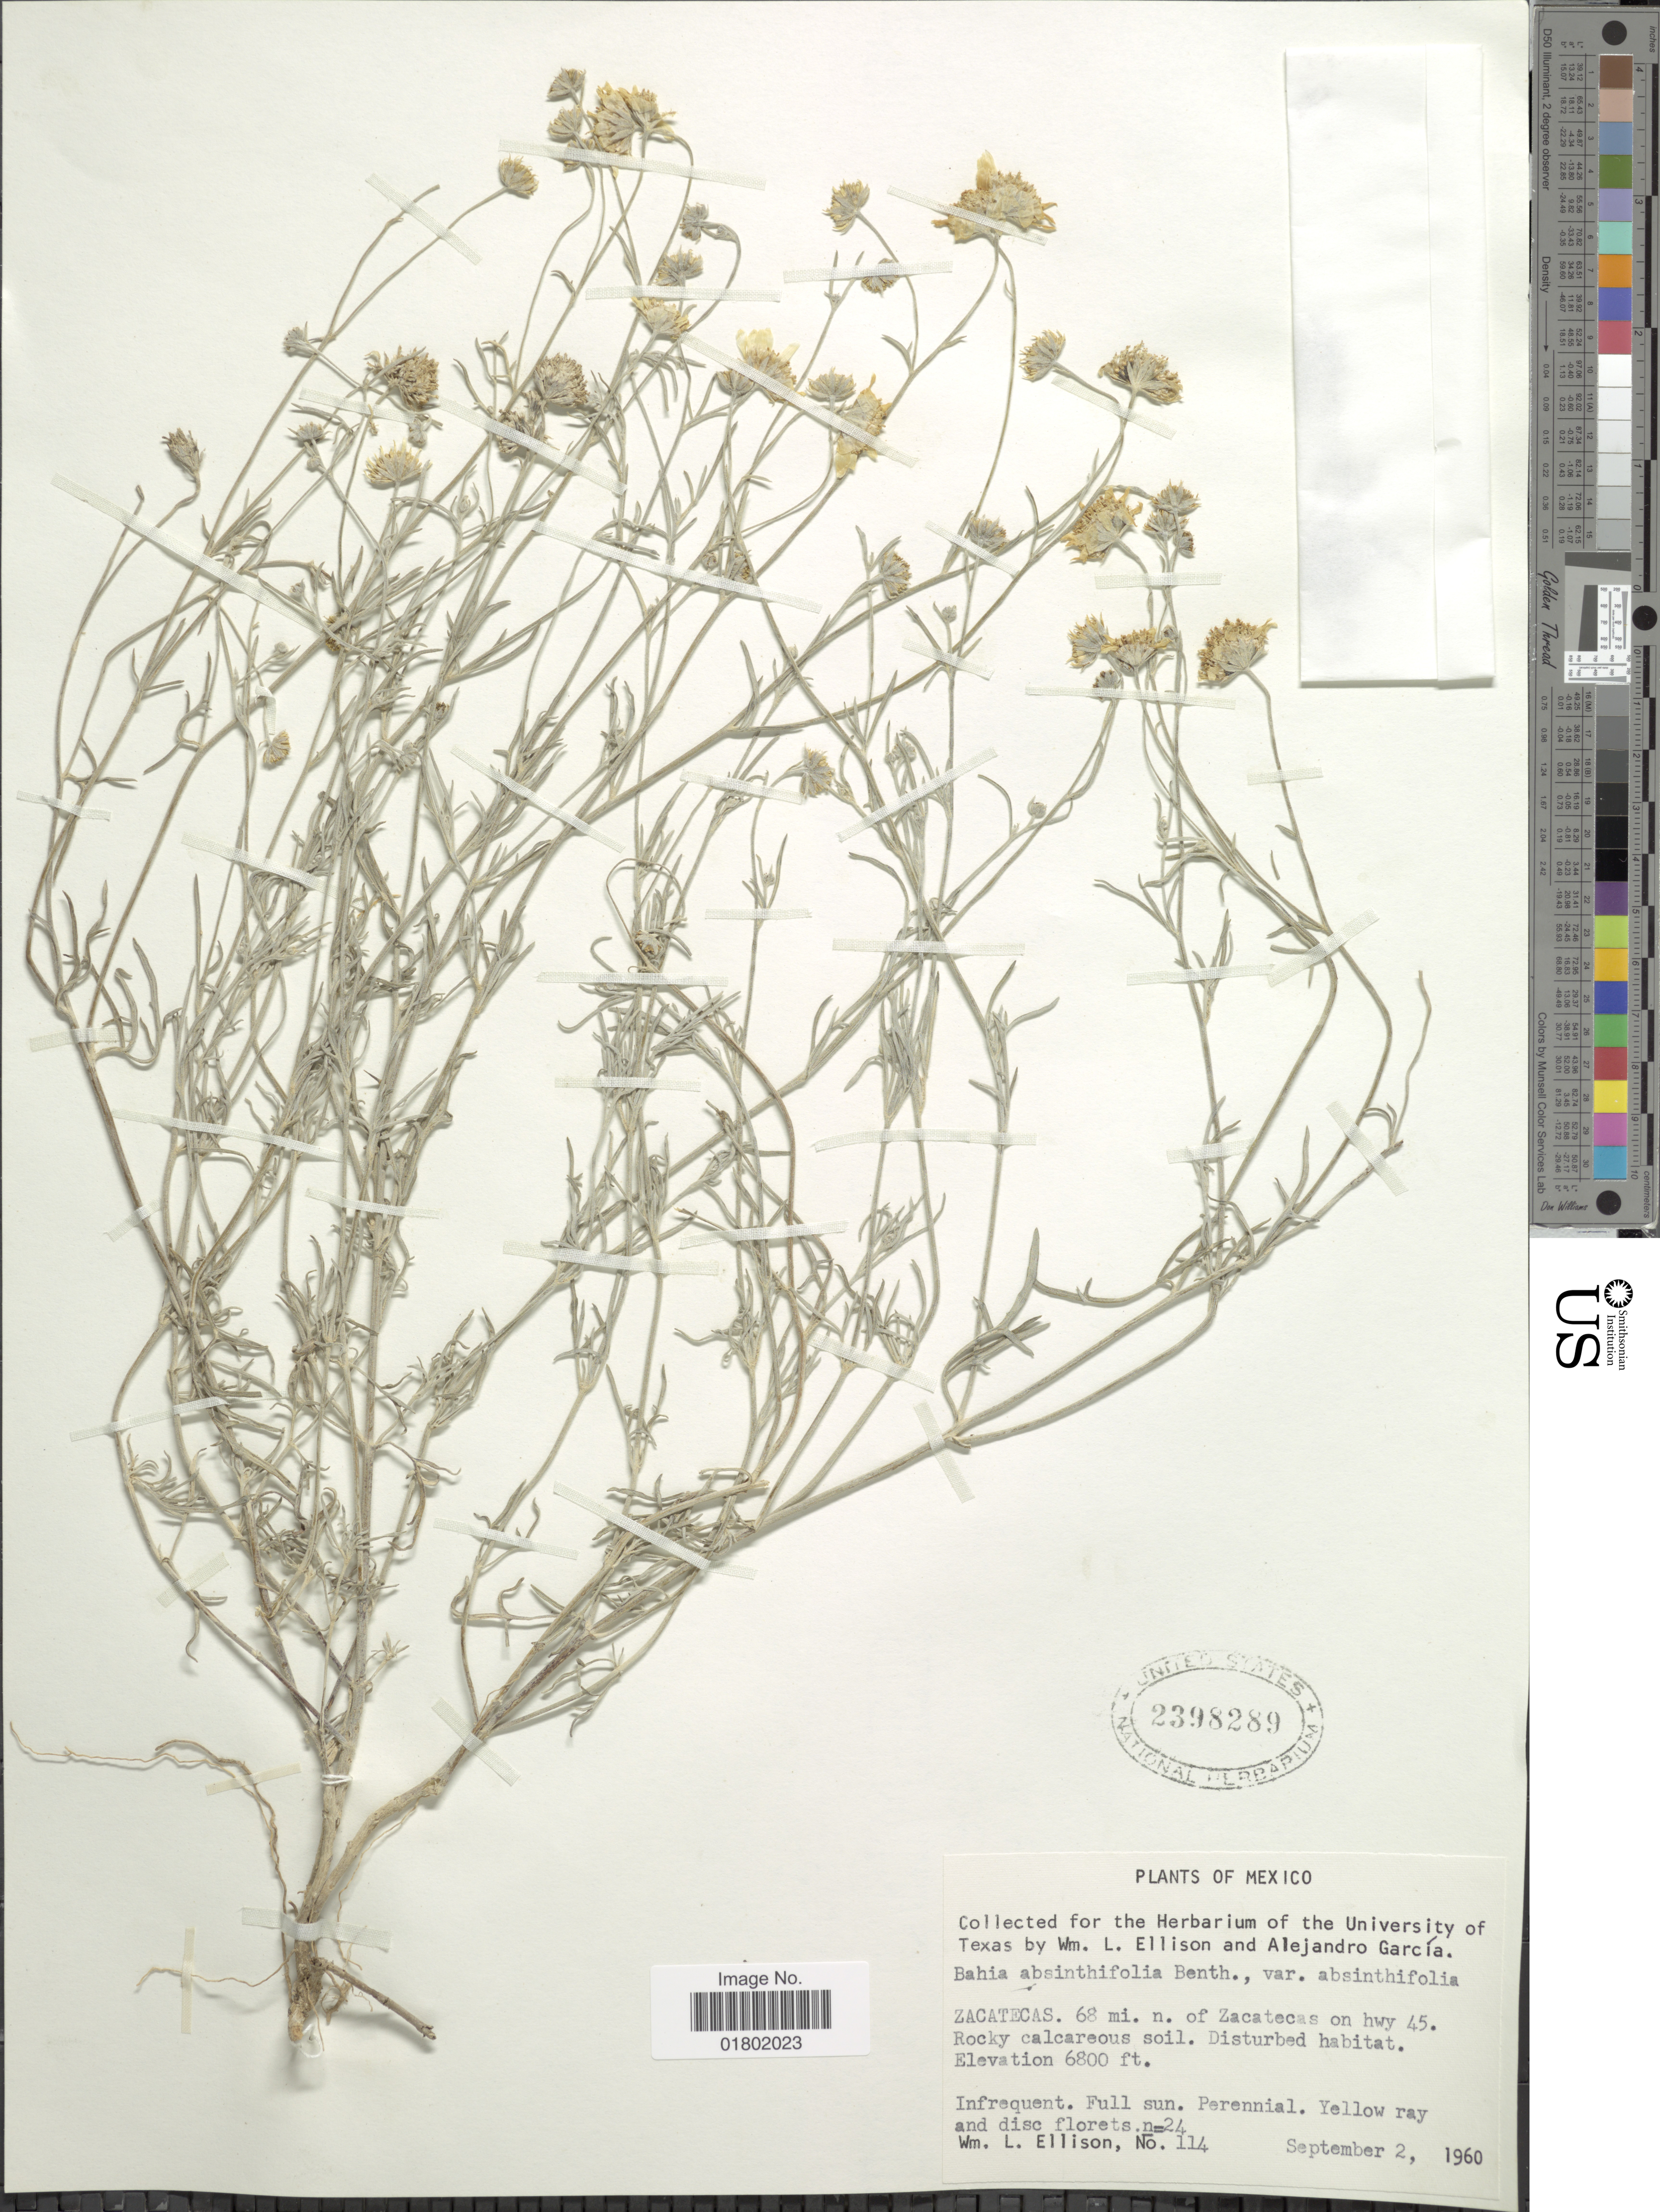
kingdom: Plantae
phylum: Tracheophyta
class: Magnoliopsida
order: Asterales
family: Asteraceae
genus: Bahia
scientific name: Bahia absinthifolia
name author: Benth.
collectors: W. L. Ellison & A. García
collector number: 114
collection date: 1960-09-02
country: Mexico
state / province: Zacatecas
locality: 68 mi. n. of Zacatecas on hwy 45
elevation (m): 2073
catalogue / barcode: US 2398289